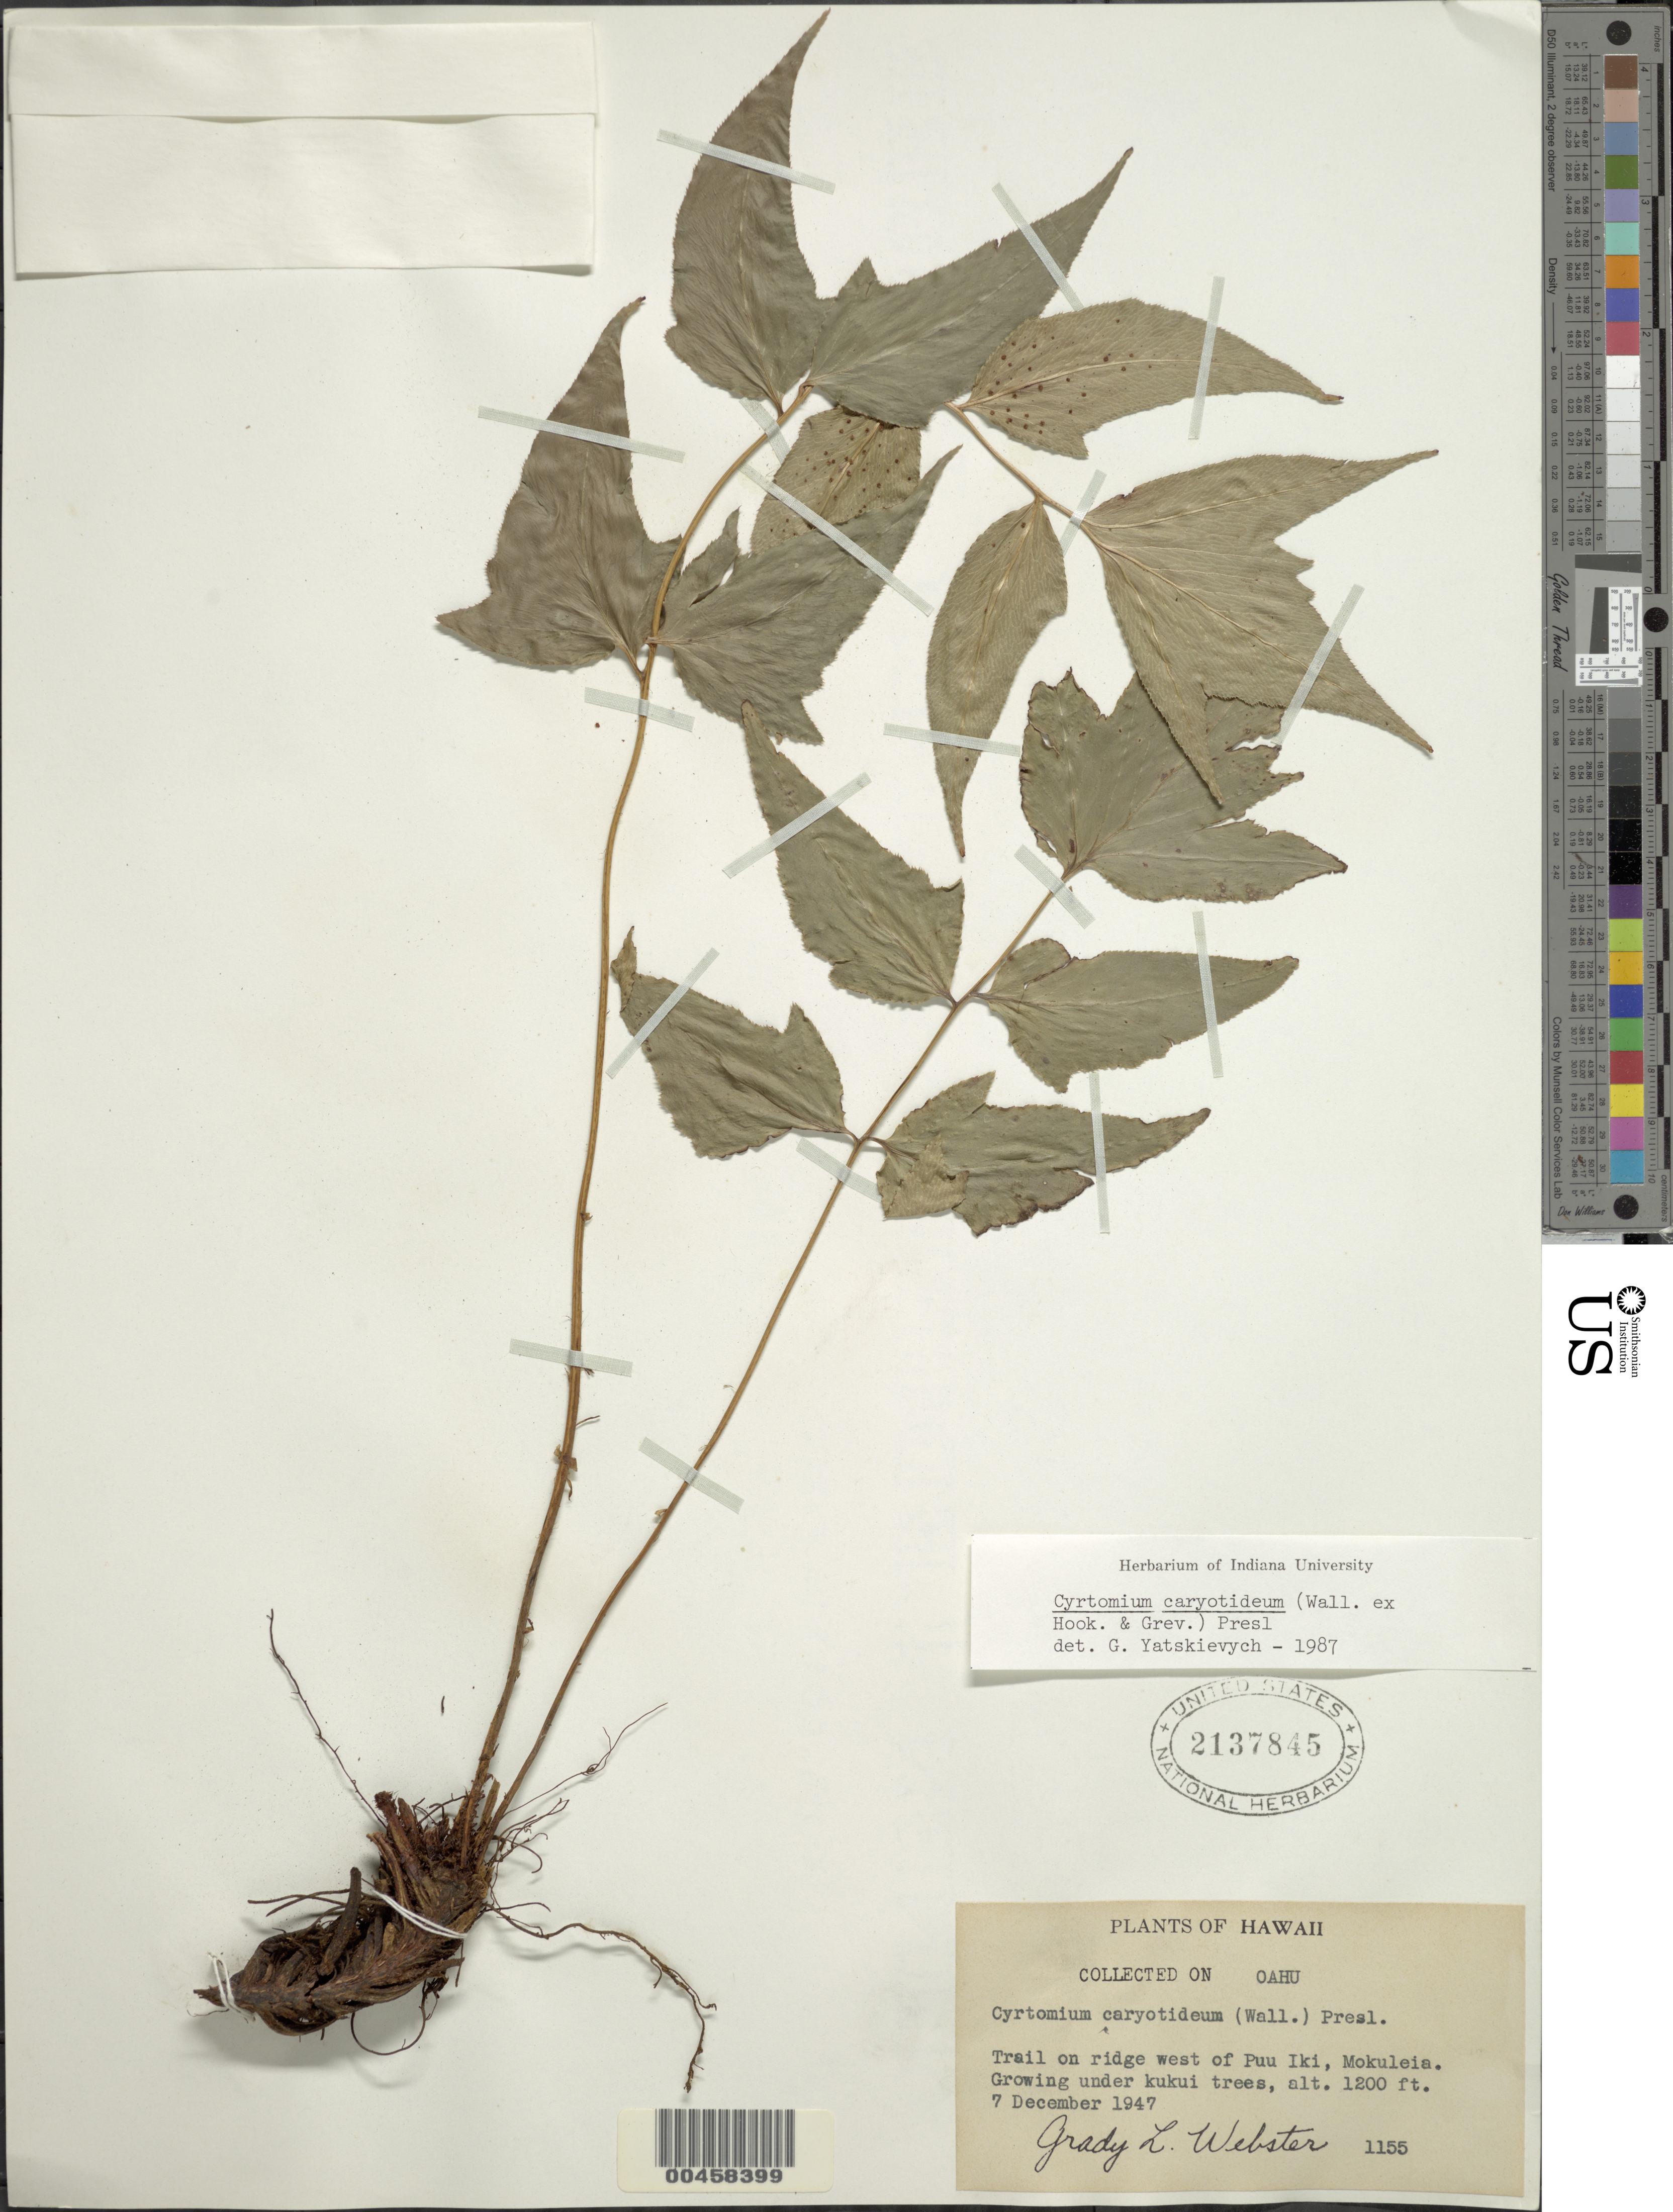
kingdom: Plantae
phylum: Tracheophyta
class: Polypodiopsida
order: Polypodiales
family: Dryopteridaceae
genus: Cyrtomium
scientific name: Cyrtomium caryotideum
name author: (Wall. ex Hook. & Grev.) C. Presl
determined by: Yatskievych, G.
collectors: G. L. Webster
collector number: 1155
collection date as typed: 7 Dec 1947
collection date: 1947-12-07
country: United States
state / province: Hawaii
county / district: Honolulu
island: Oahu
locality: Trail on ridge W of Puu Iki, Mokuleia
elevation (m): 366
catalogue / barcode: US 2137845